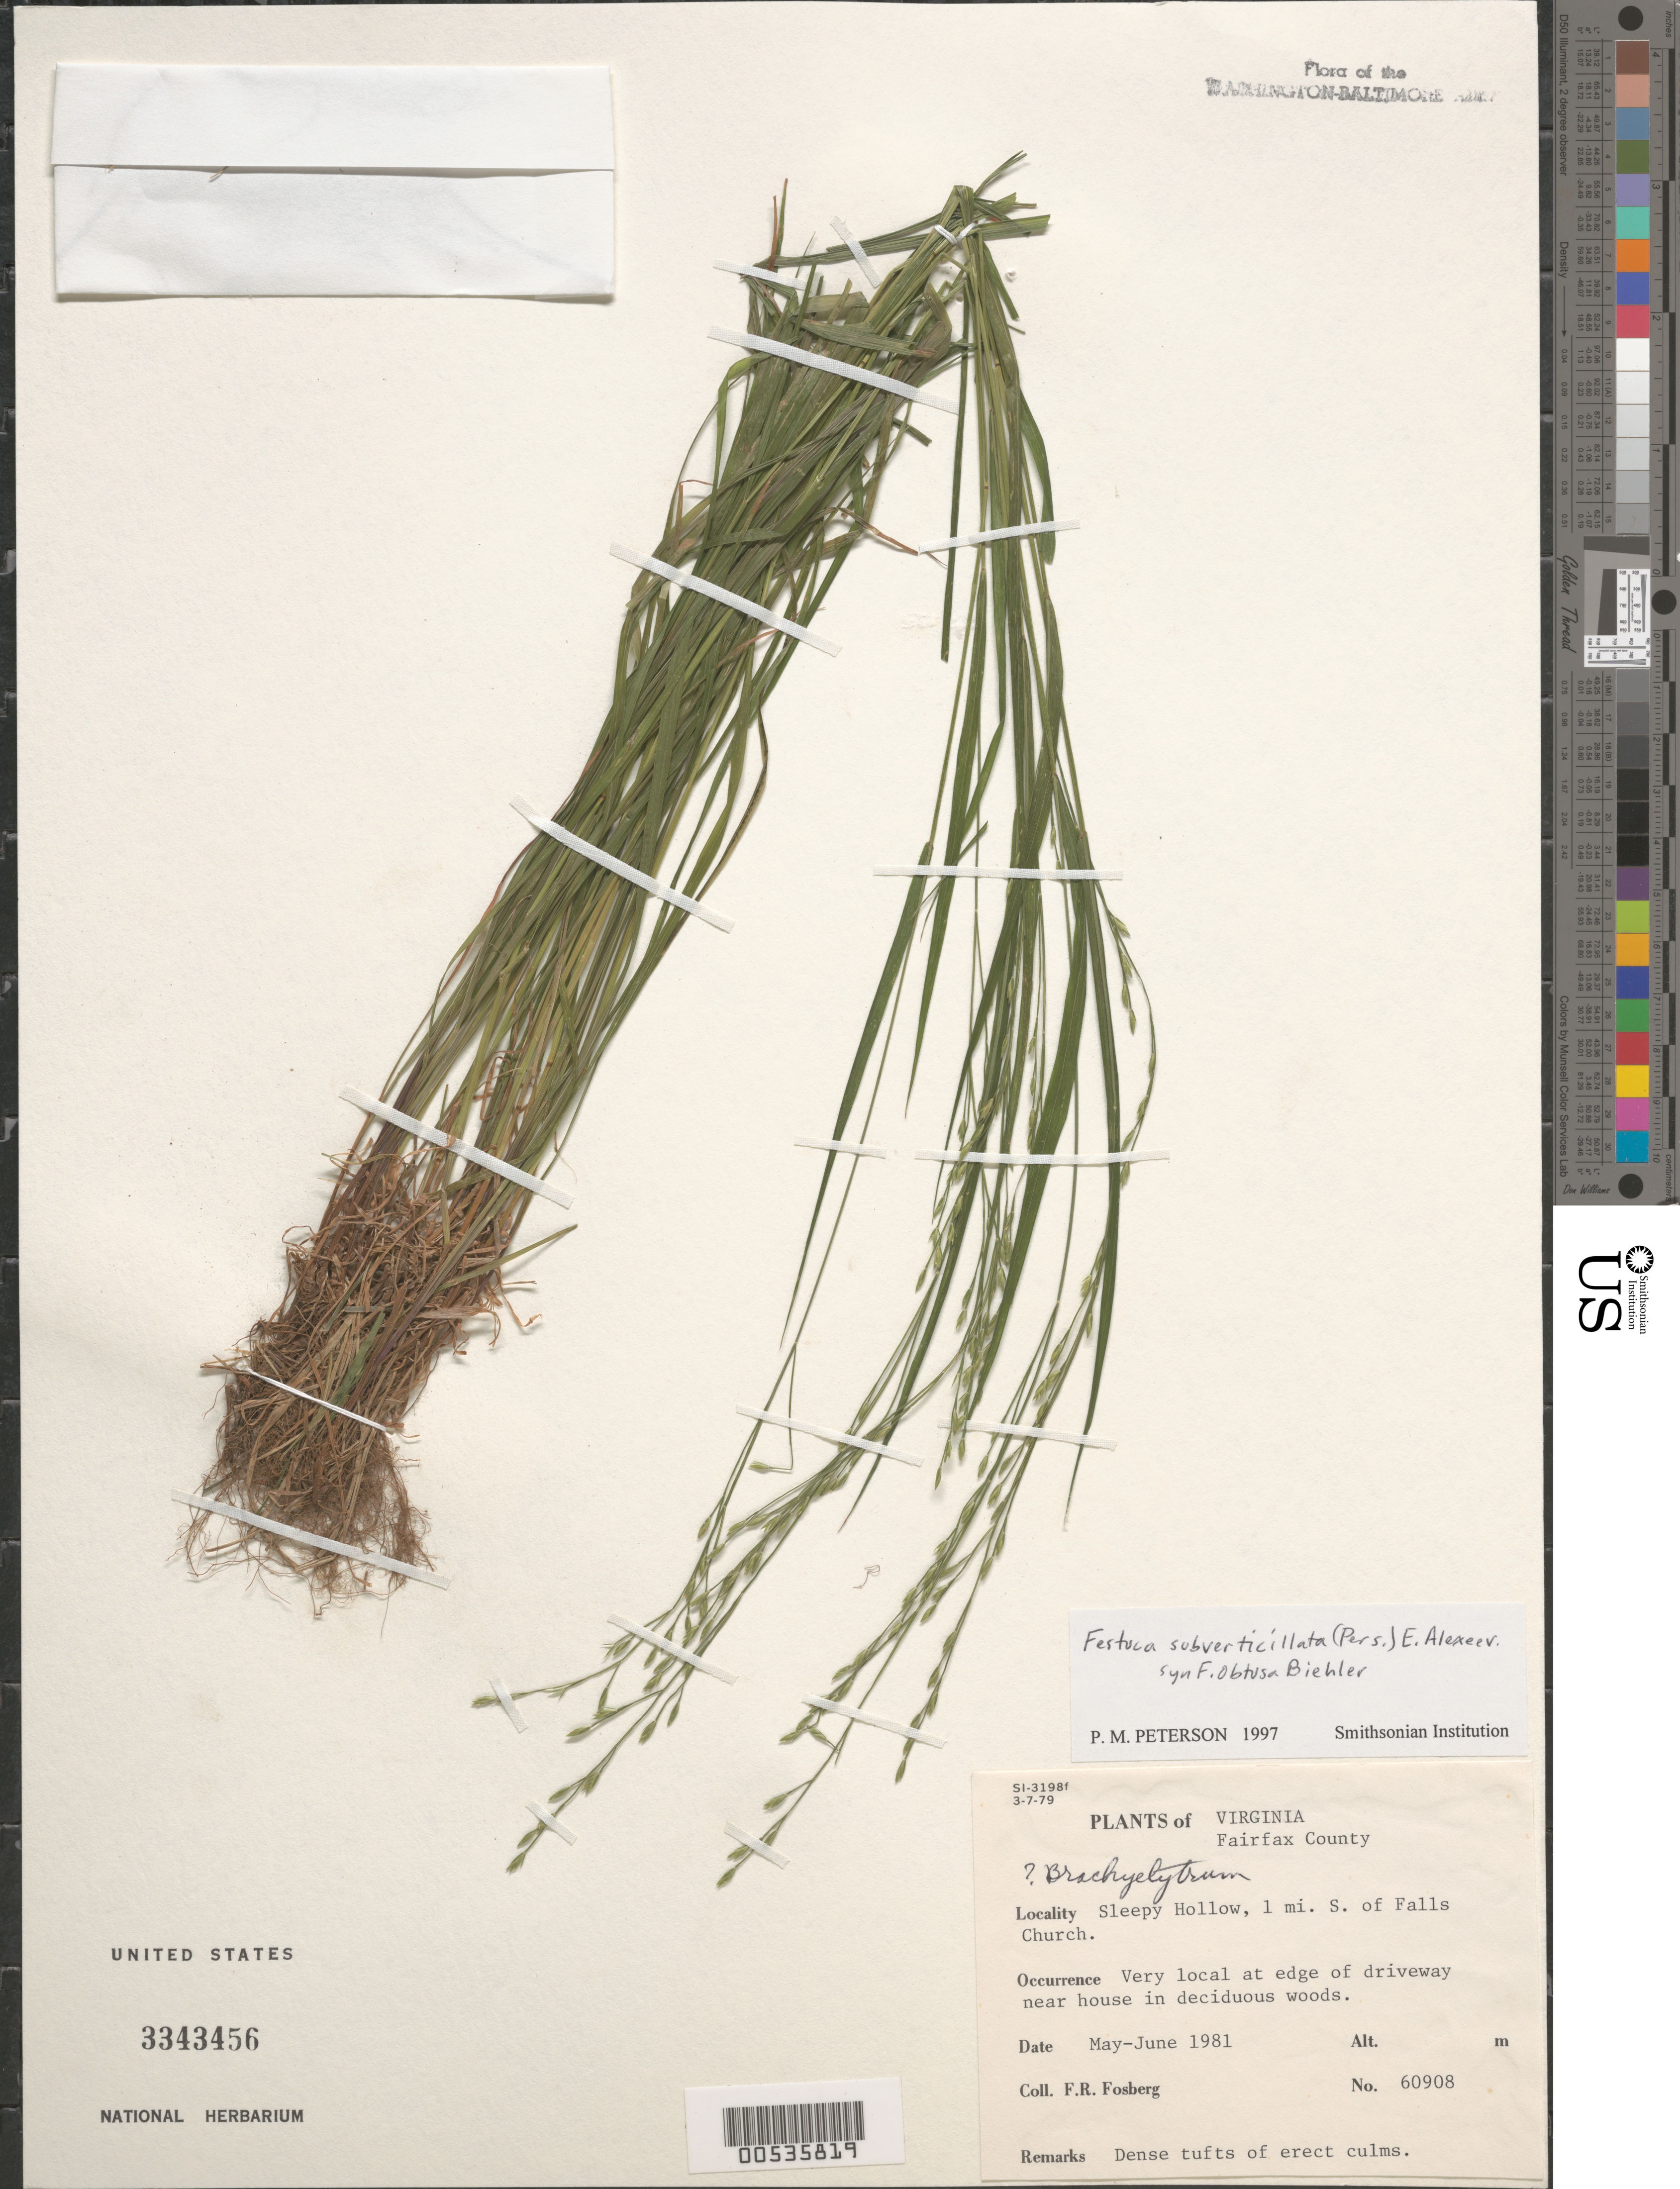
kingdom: Plantae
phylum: Tracheophyta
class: Liliopsida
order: Poales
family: Poaceae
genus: Festuca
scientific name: Festuca subverticillata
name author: (Pers.) E.B. Alexeev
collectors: F. R. Fosberg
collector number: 60908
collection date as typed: May 1981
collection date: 1981-05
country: United States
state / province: Virginia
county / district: Fairfax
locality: Sleepy Hollow, S of Falls Church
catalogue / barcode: US 3343456